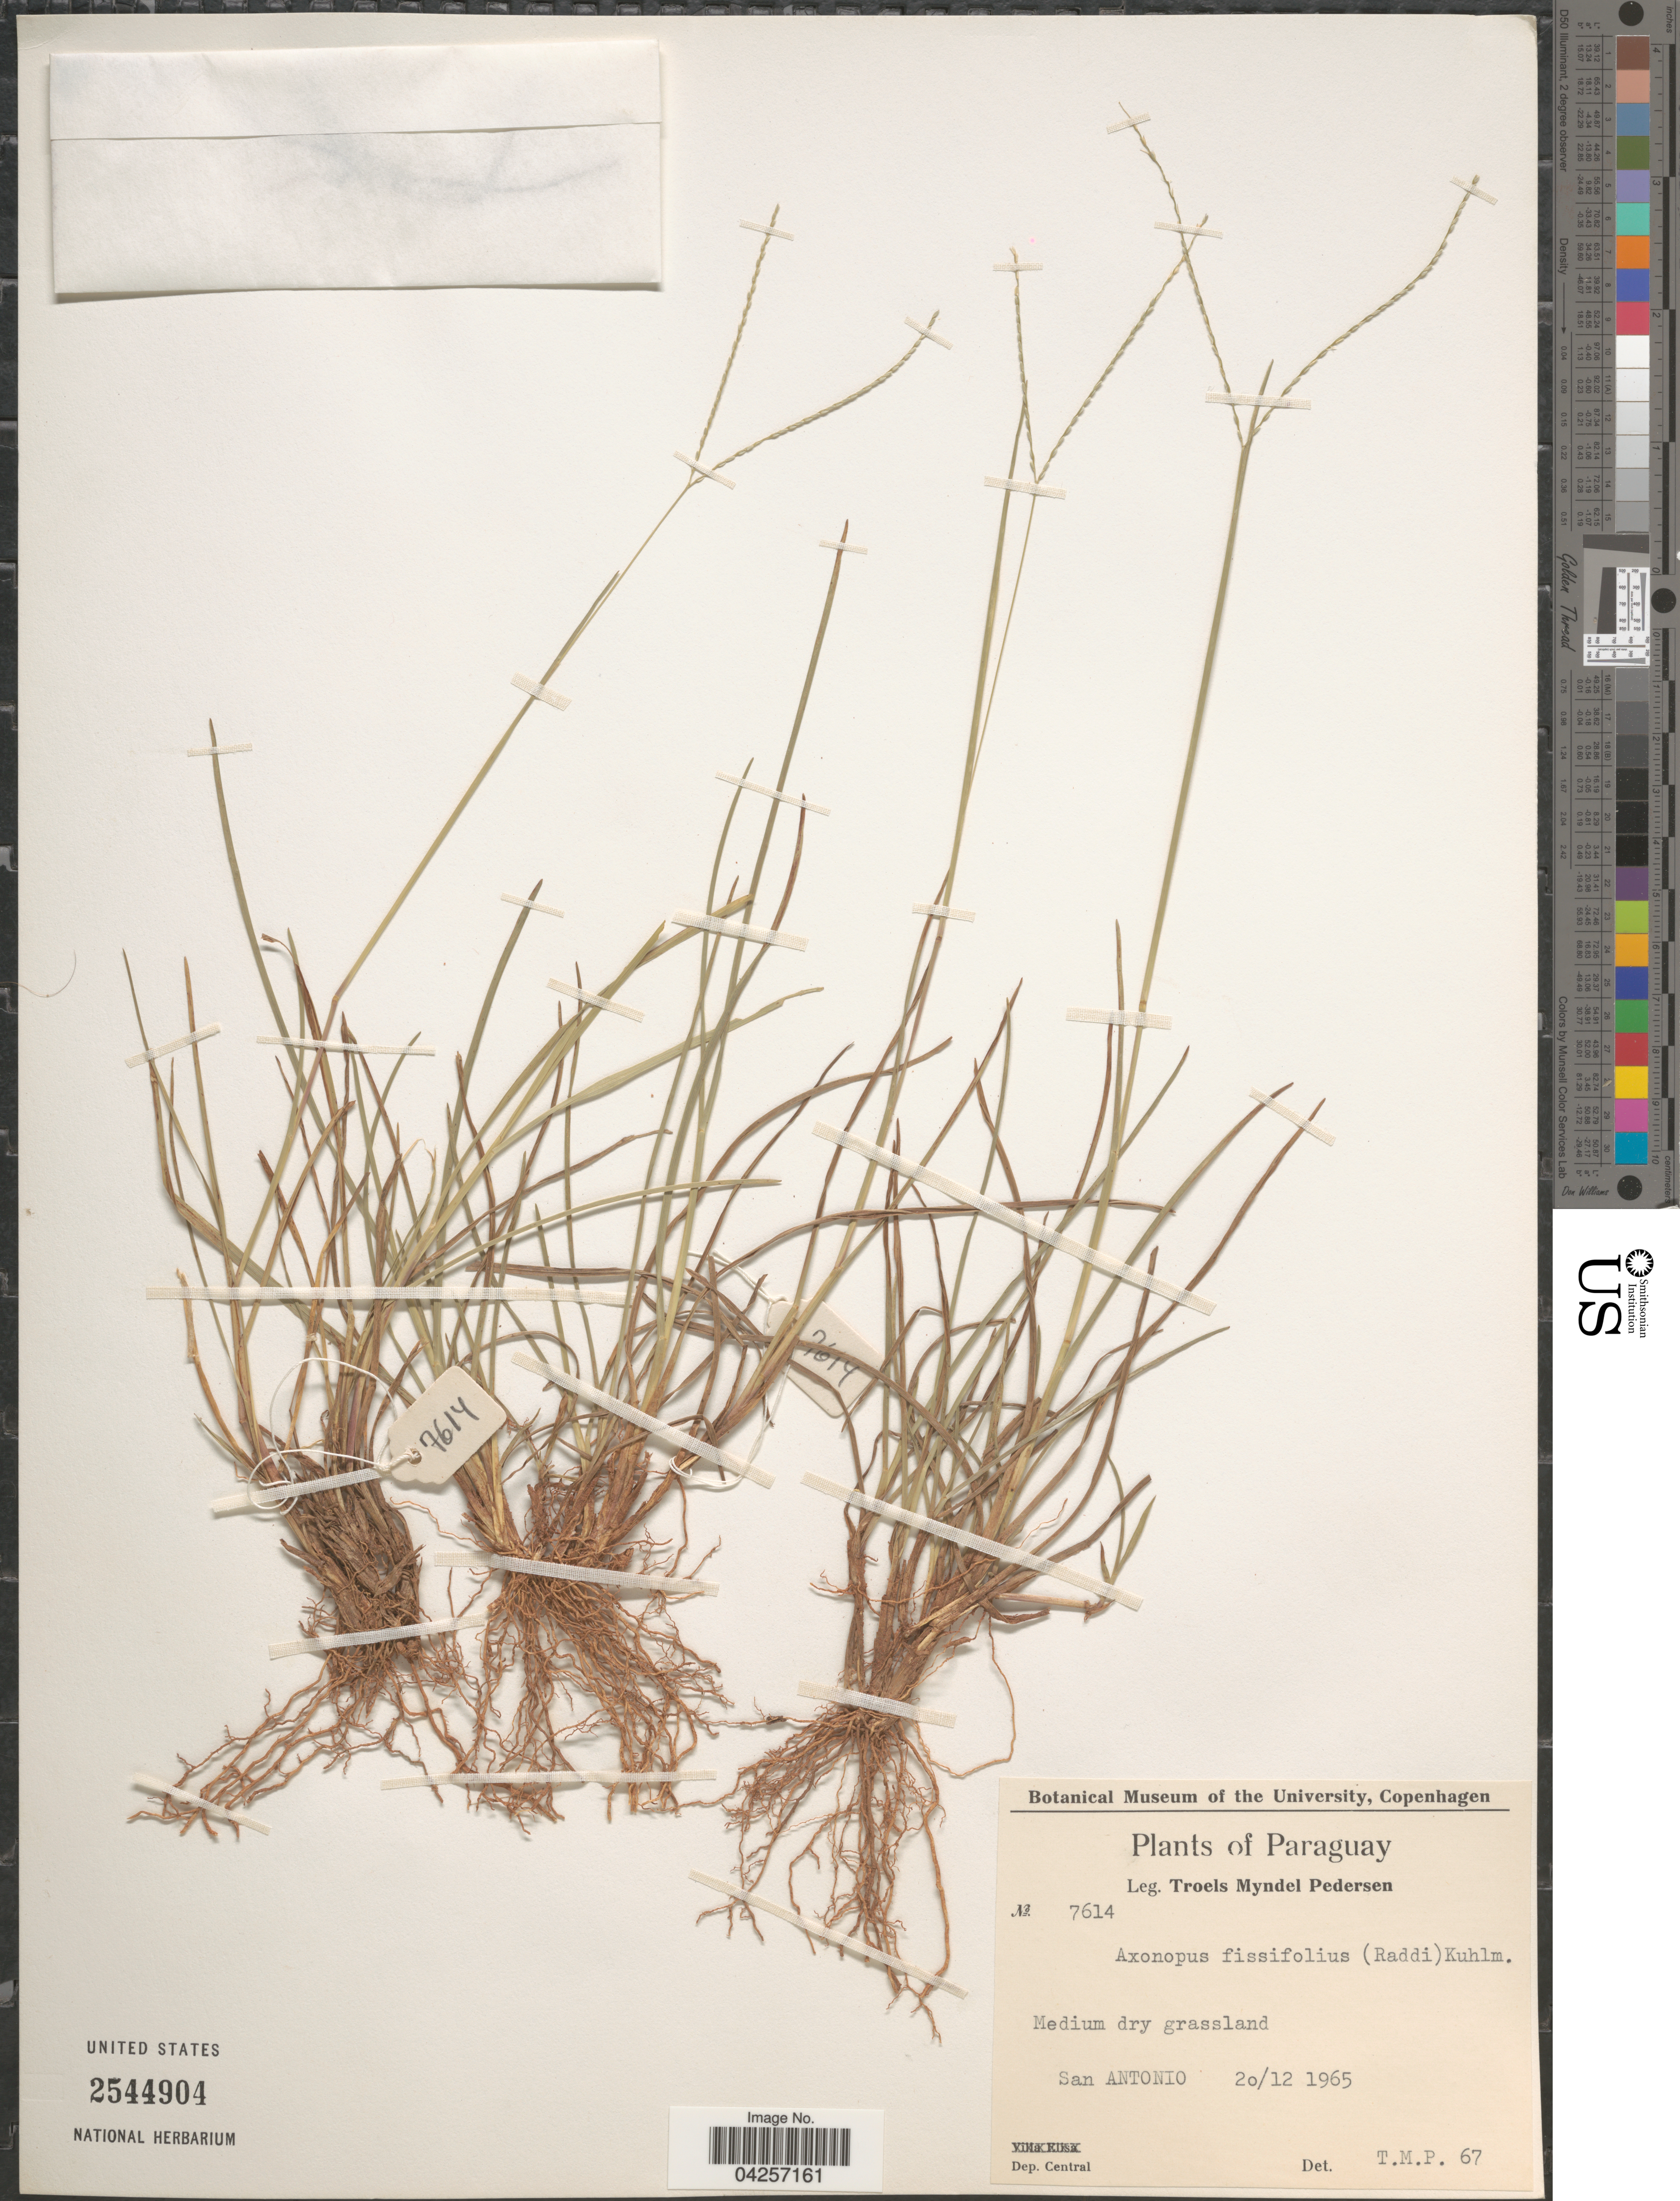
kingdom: Plantae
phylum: Tracheophyta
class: Liliopsida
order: Poales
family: Poaceae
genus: Axonopus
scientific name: Axonopus fissifolius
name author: (Raddi) Kuhlm.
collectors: T. Pederson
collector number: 7614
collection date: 1965-12-20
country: Paraguay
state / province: Central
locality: San Antonio. Dep. Central.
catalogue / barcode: US 2544904